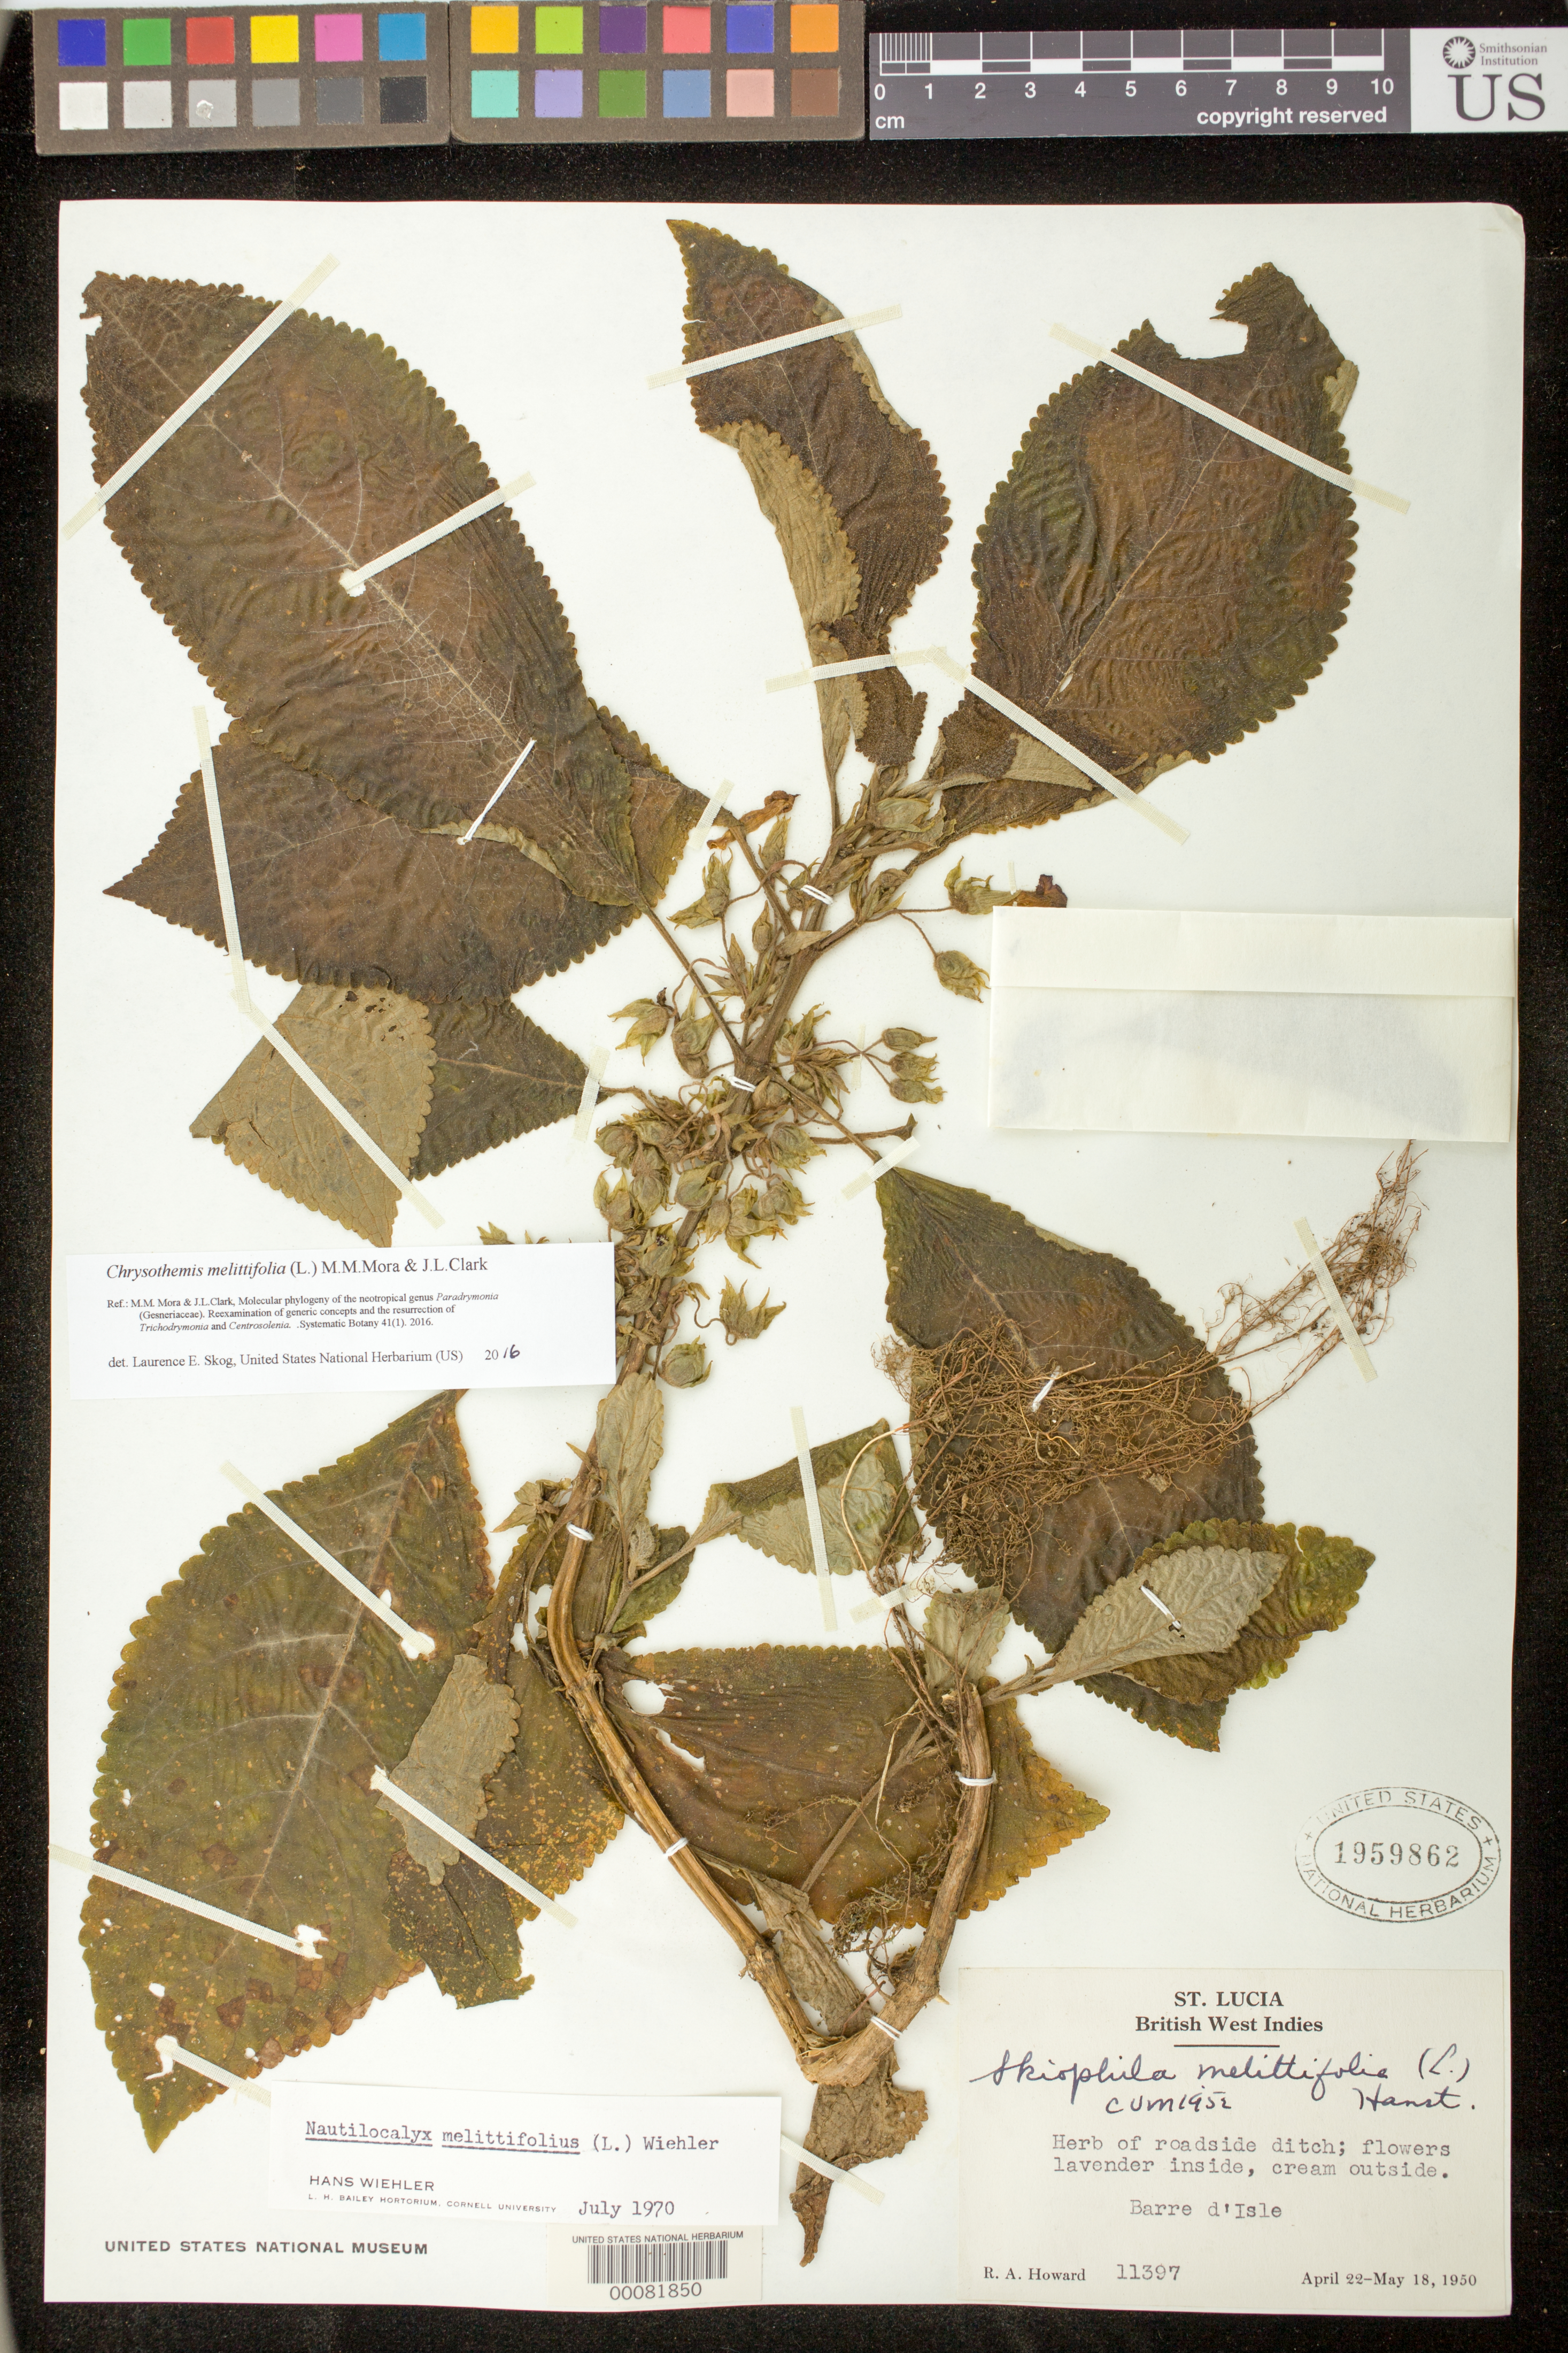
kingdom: Plantae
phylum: Tracheophyta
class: Magnoliopsida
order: Lamiales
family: Gesneriaceae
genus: Chrysothemis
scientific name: Chrysothemis melittifolia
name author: (L.) M.M. Mora & J.L. Clark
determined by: Skog, Laurence E.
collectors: R. A. Howard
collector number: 11397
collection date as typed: Apr-May 1950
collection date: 1950-04/1950-05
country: St. Lucia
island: St. Lucia I.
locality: Barre d'Isle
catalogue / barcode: US 1959862